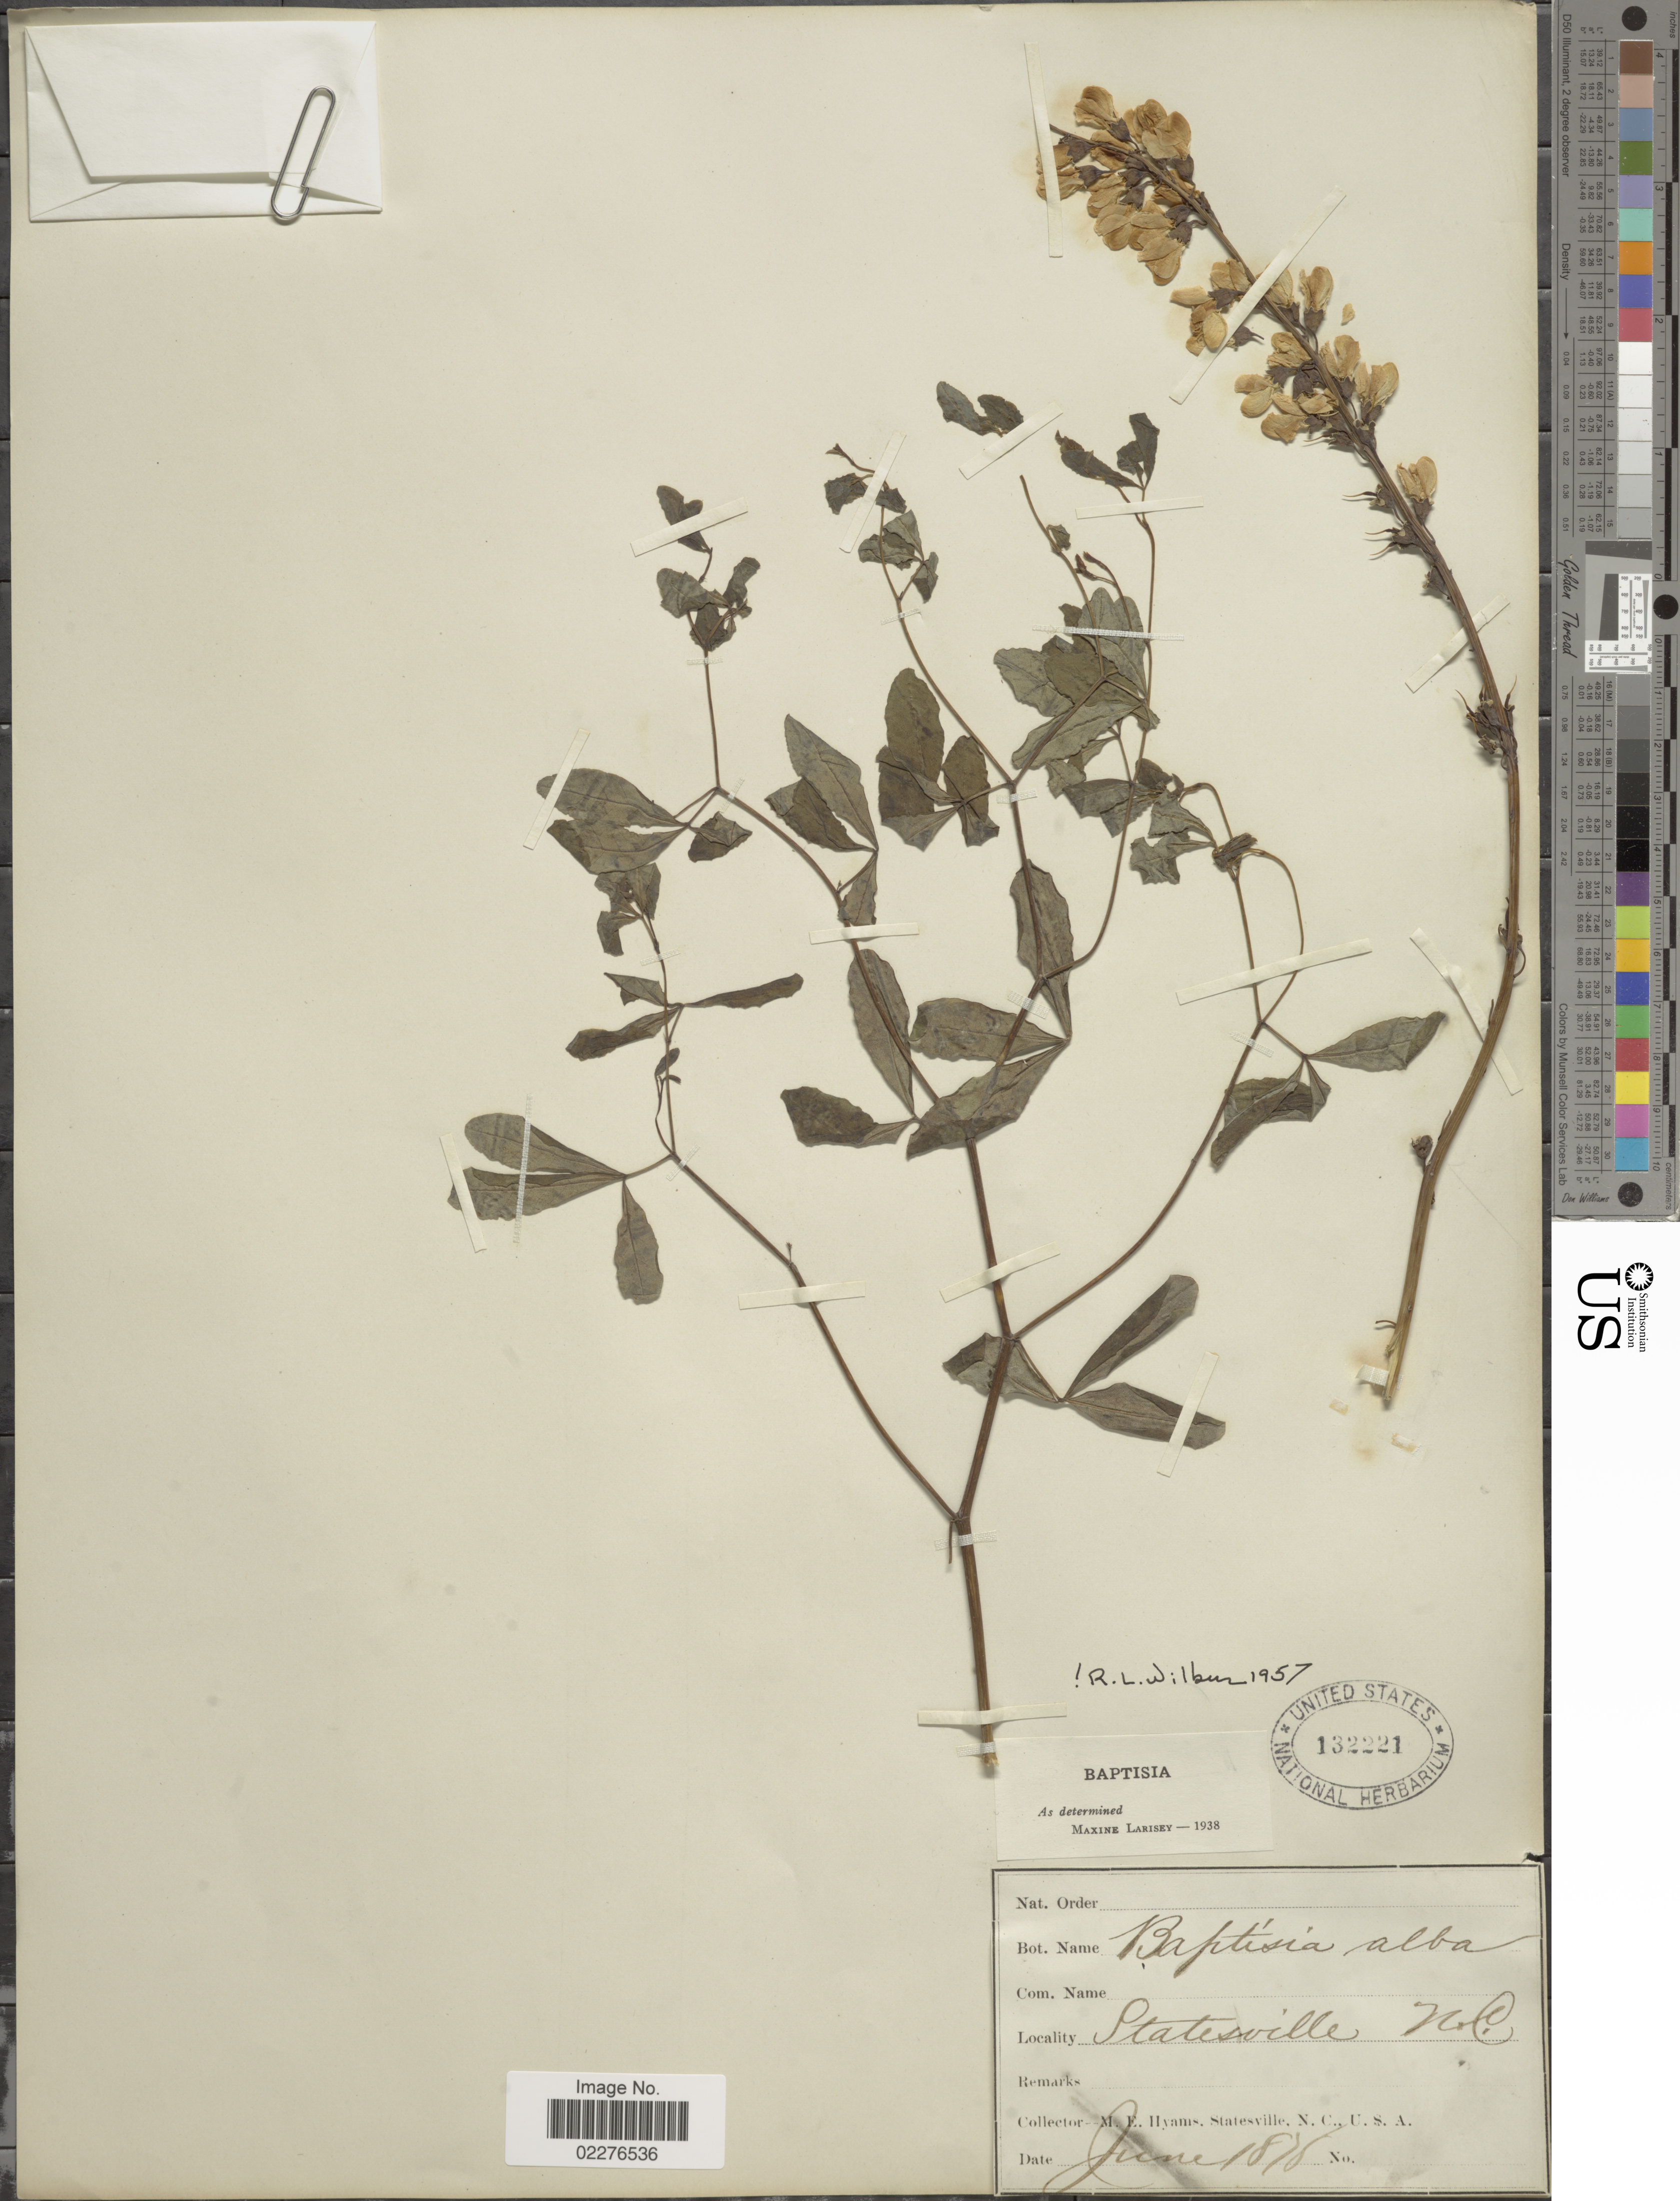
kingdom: Plantae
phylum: Tracheophyta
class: Magnoliopsida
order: Fabales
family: Fabaceae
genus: Baptisia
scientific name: Baptisia alba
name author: (L.) Vent.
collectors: M. E. Hyams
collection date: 1878-06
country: United States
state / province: North Carolina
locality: Statesville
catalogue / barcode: US 132221